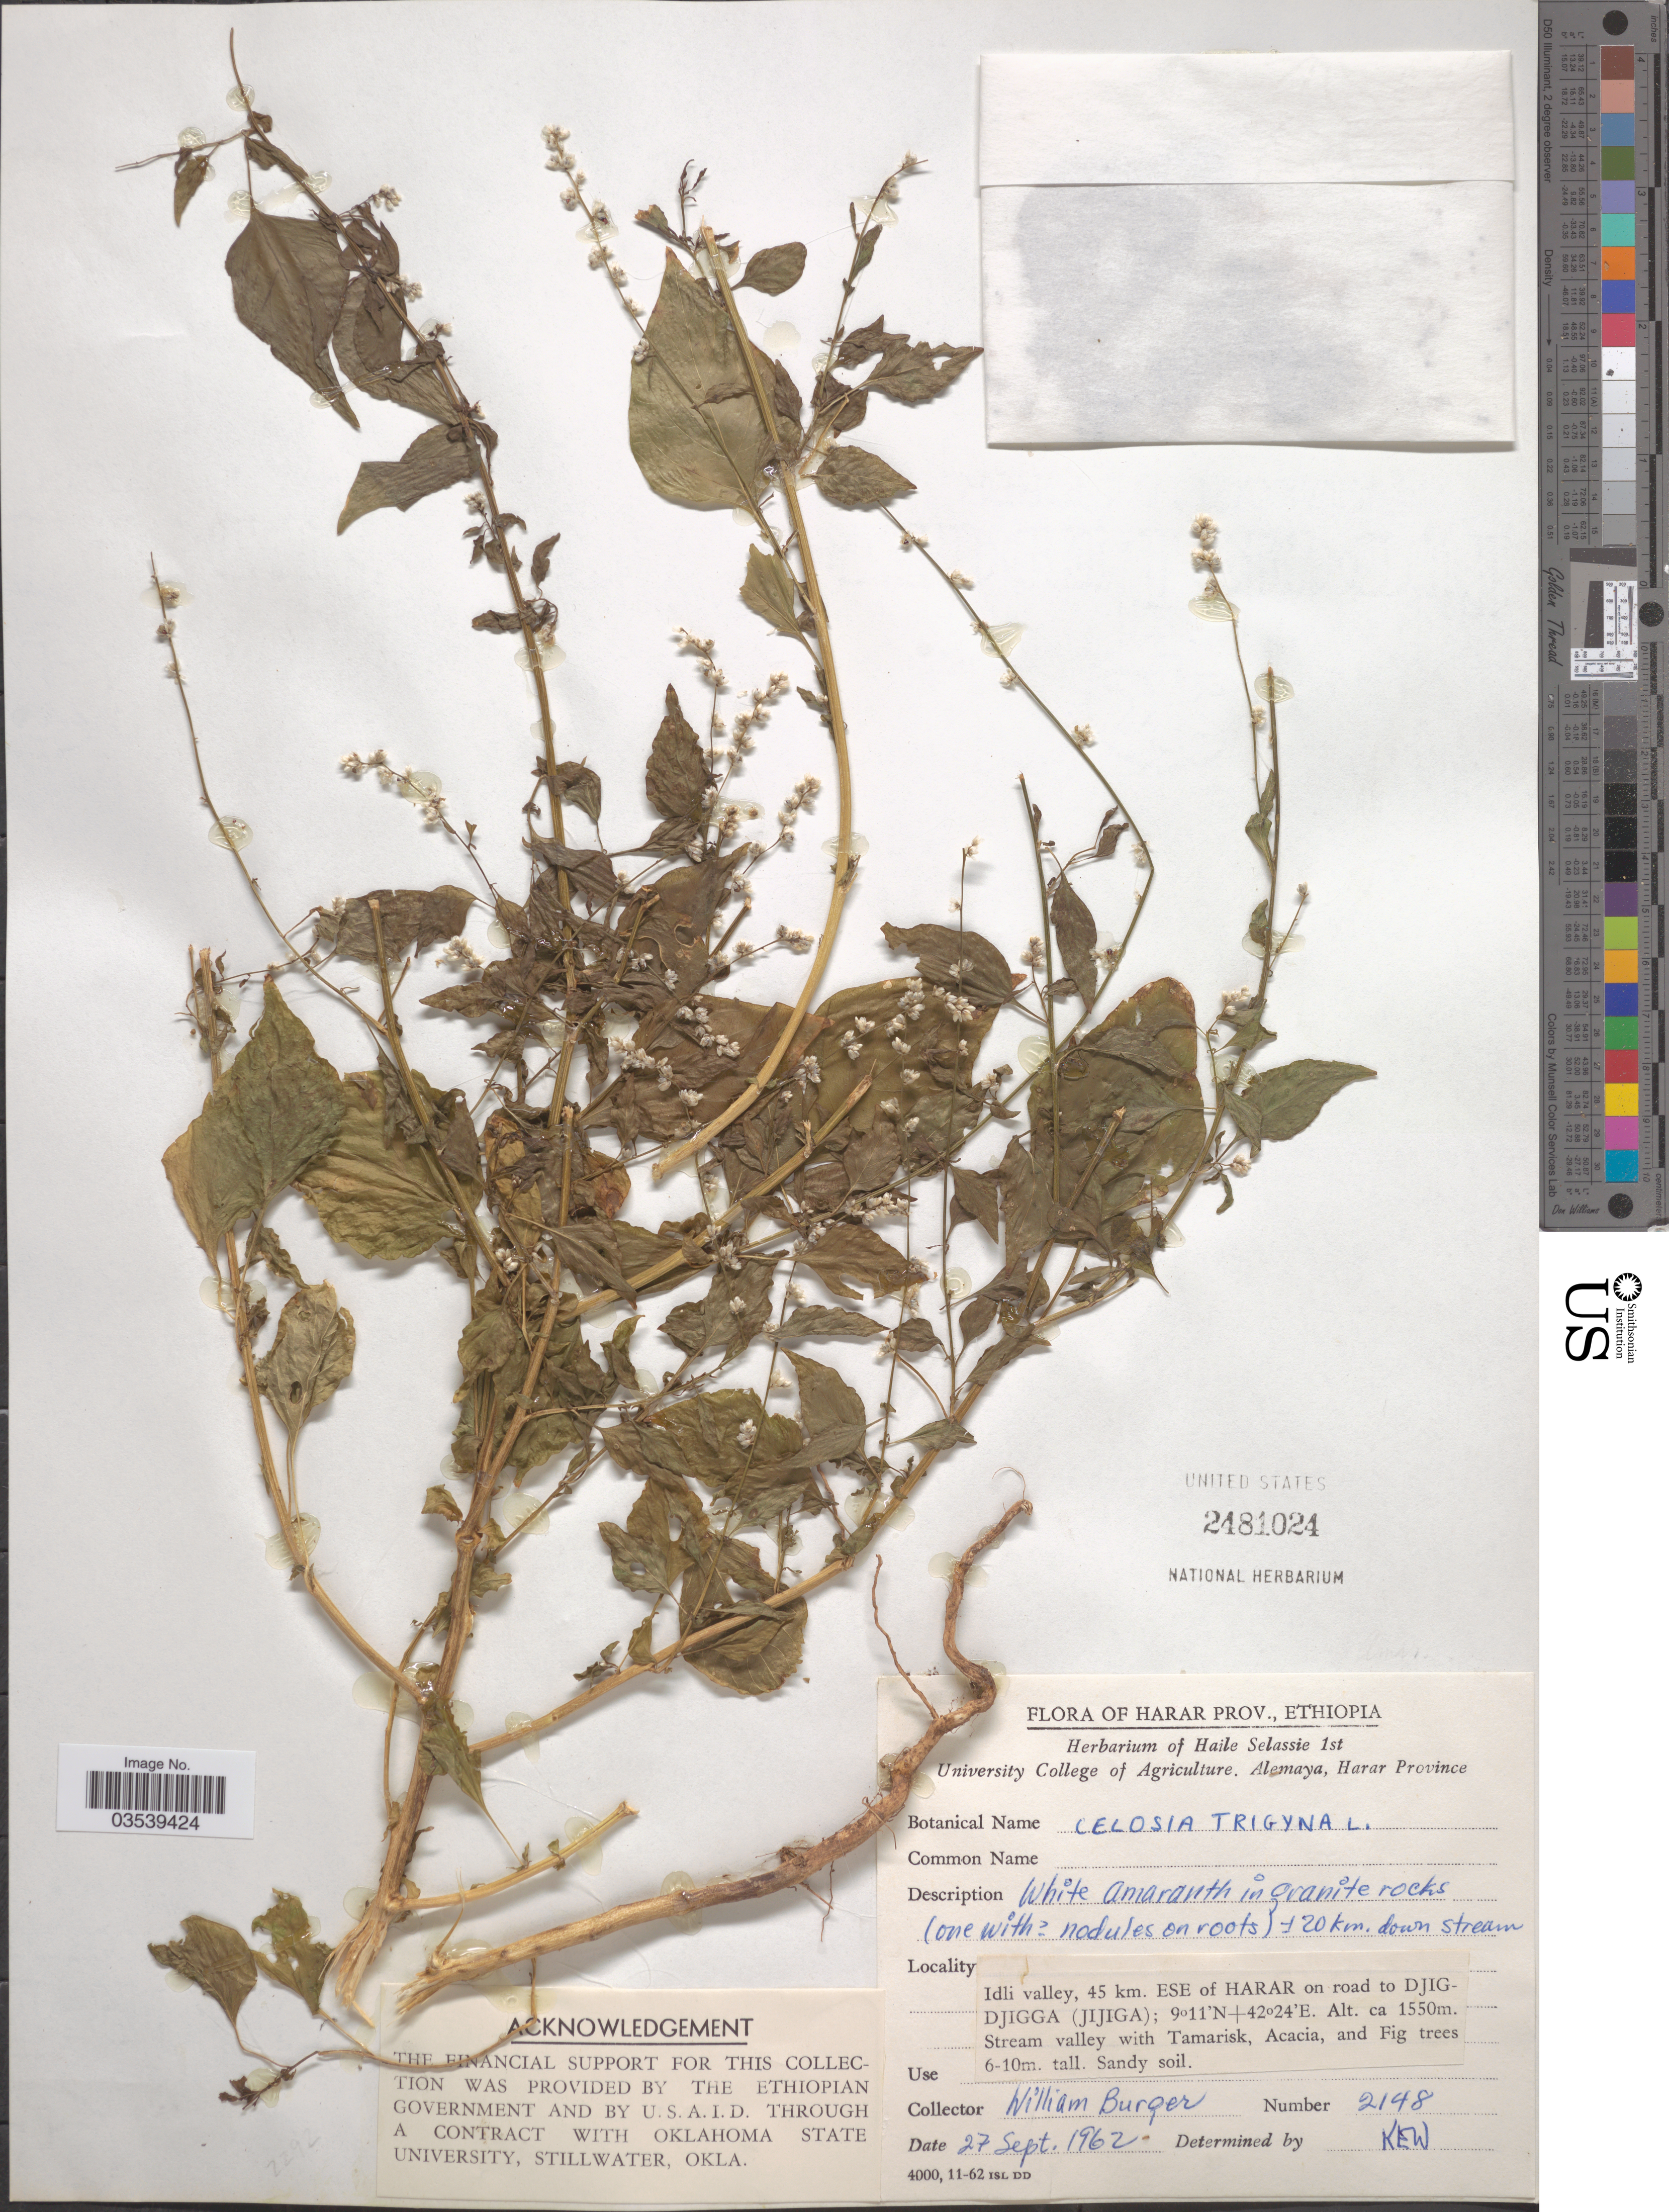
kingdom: Plantae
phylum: Tracheophyta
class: Magnoliopsida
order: Caryophyllales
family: Amaranthaceae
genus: Celosia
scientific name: Celosia trigyna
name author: L.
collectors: W. Burger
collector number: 2148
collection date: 1962-09-27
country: Ethiopia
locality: Harar Prov., Idli valley, 45 km. ESE of Harar on road to Djig-Djigga (Jijiga).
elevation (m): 1550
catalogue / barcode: US 2481024